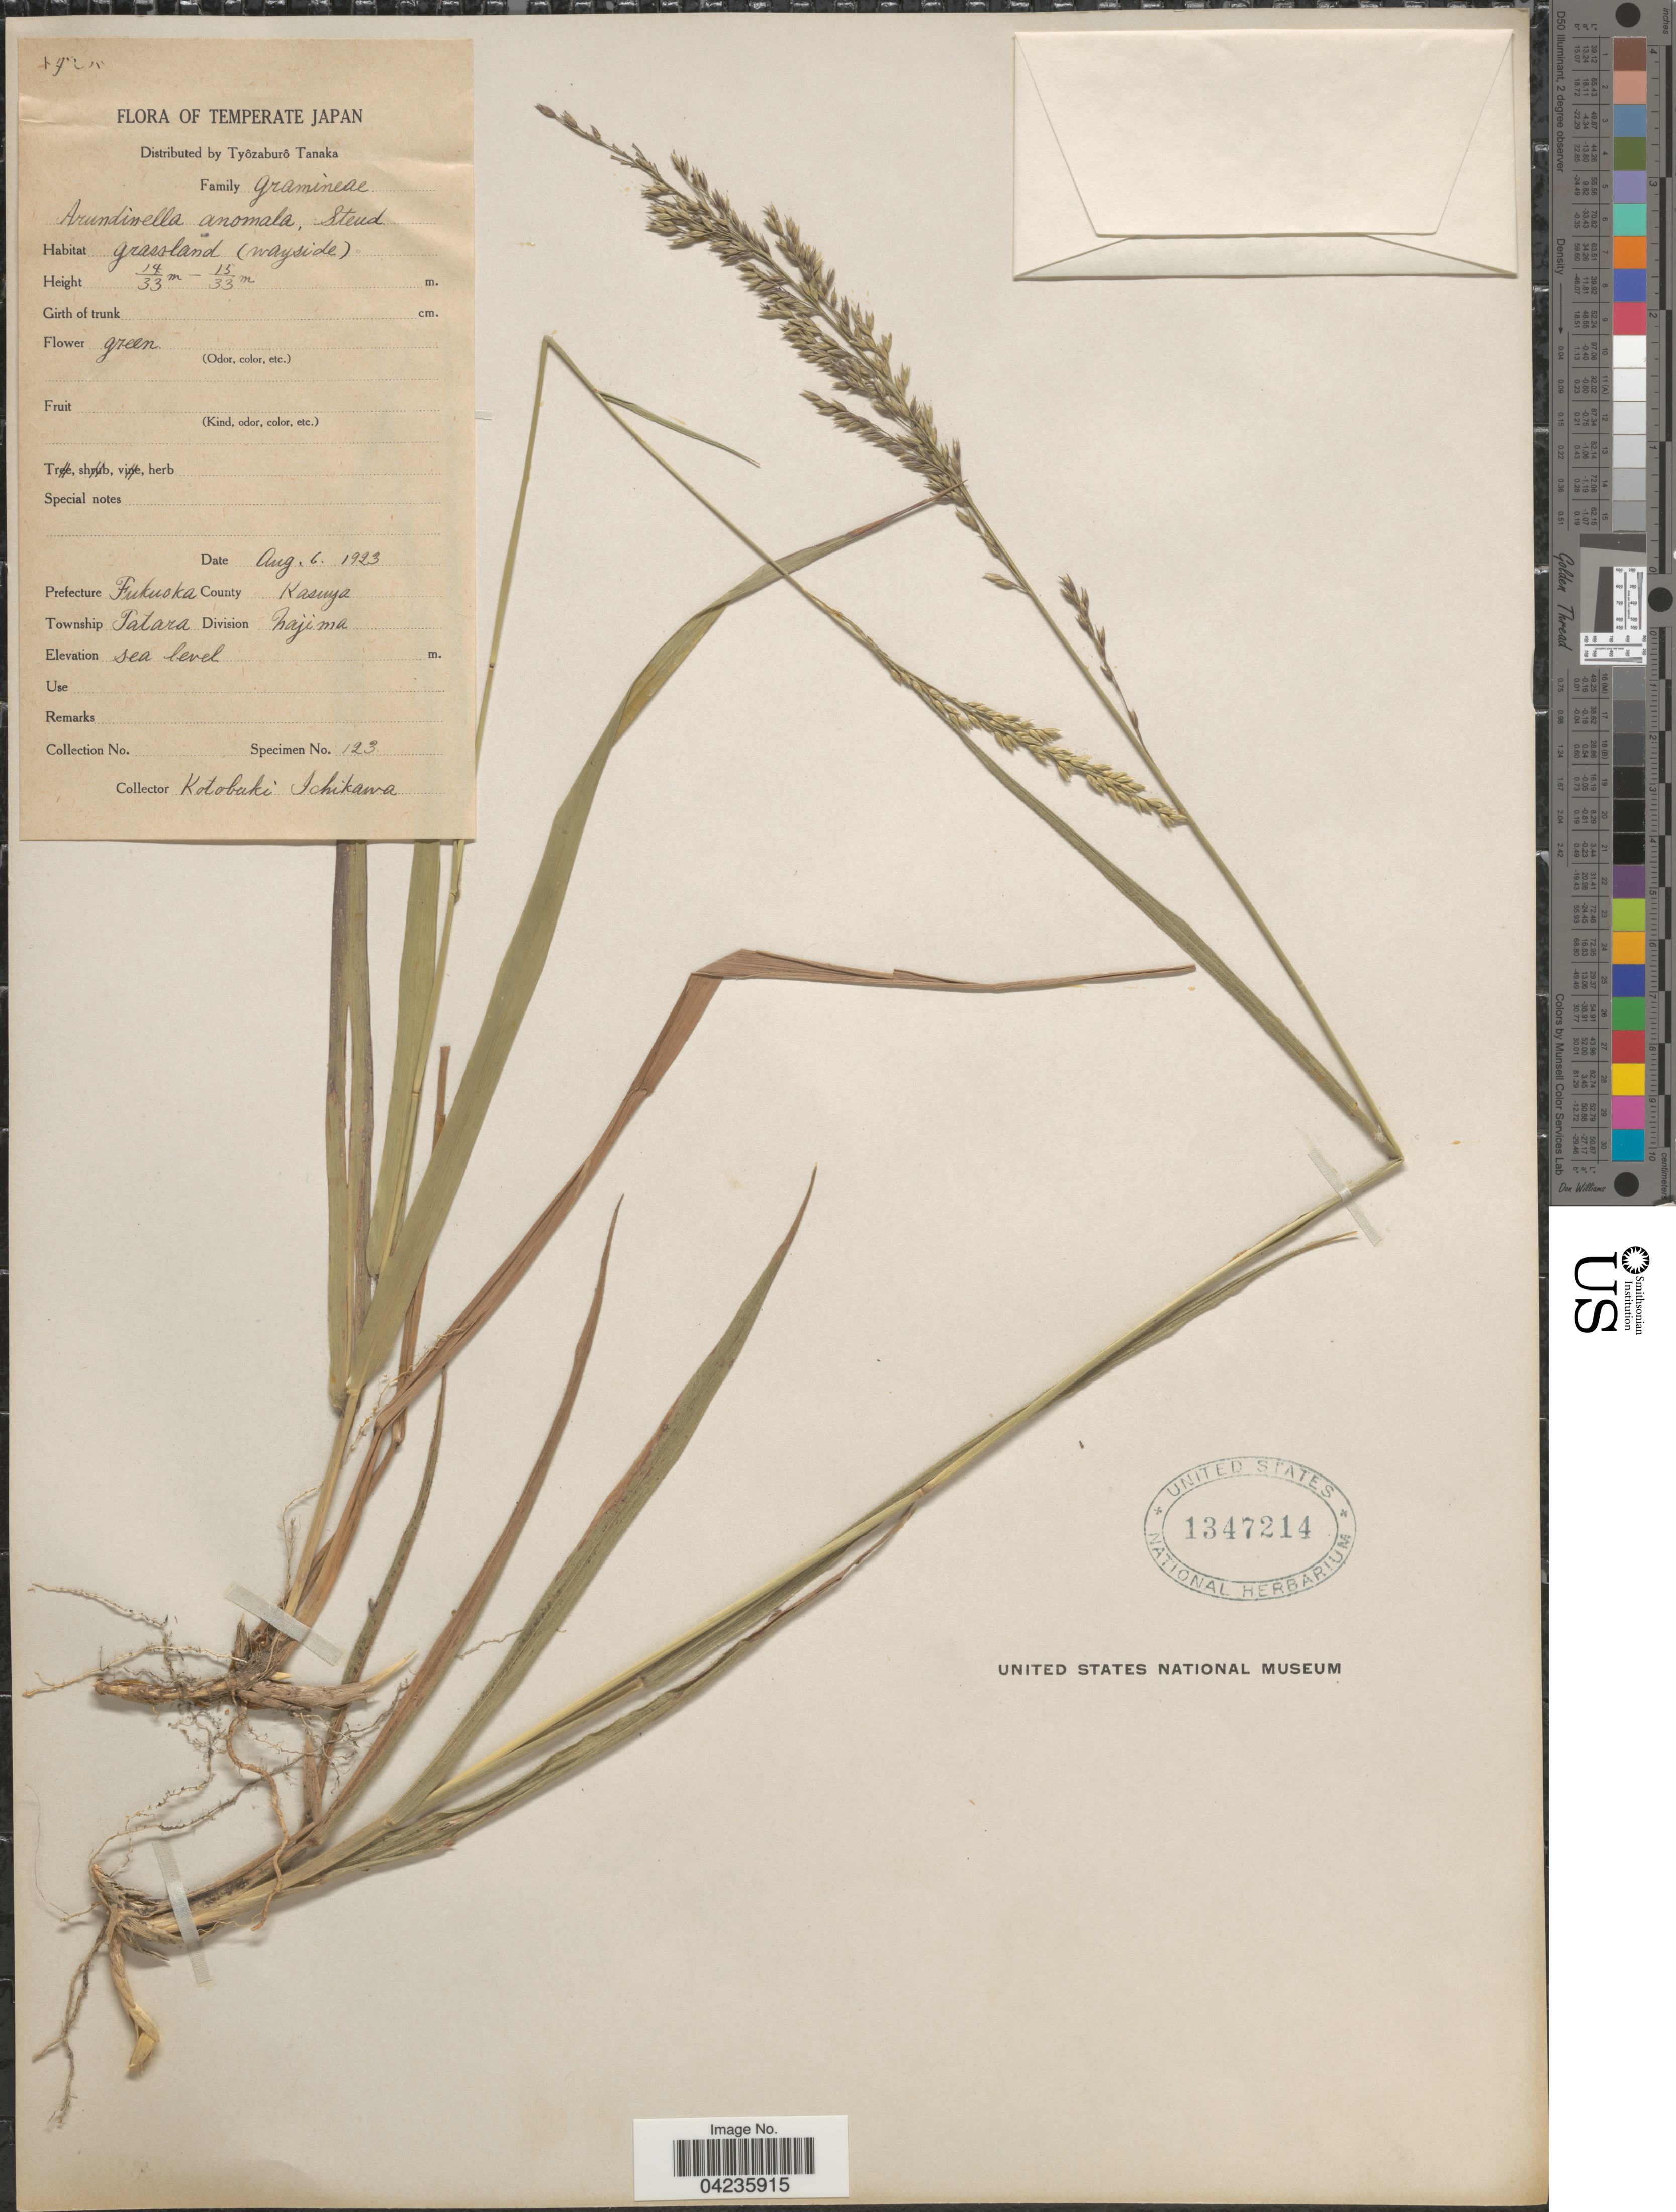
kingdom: Plantae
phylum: Tracheophyta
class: Liliopsida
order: Poales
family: Poaceae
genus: Arundinella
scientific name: Arundinella hirta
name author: (Thunb.) Tanaka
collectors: K. Ichikawa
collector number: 123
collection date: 1923-08-06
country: Japan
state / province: Hukuoka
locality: Temperate Japan. Prefecture Fukuoka. County Kasuya. Township Tatara. Division Najima.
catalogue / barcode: US 1347214